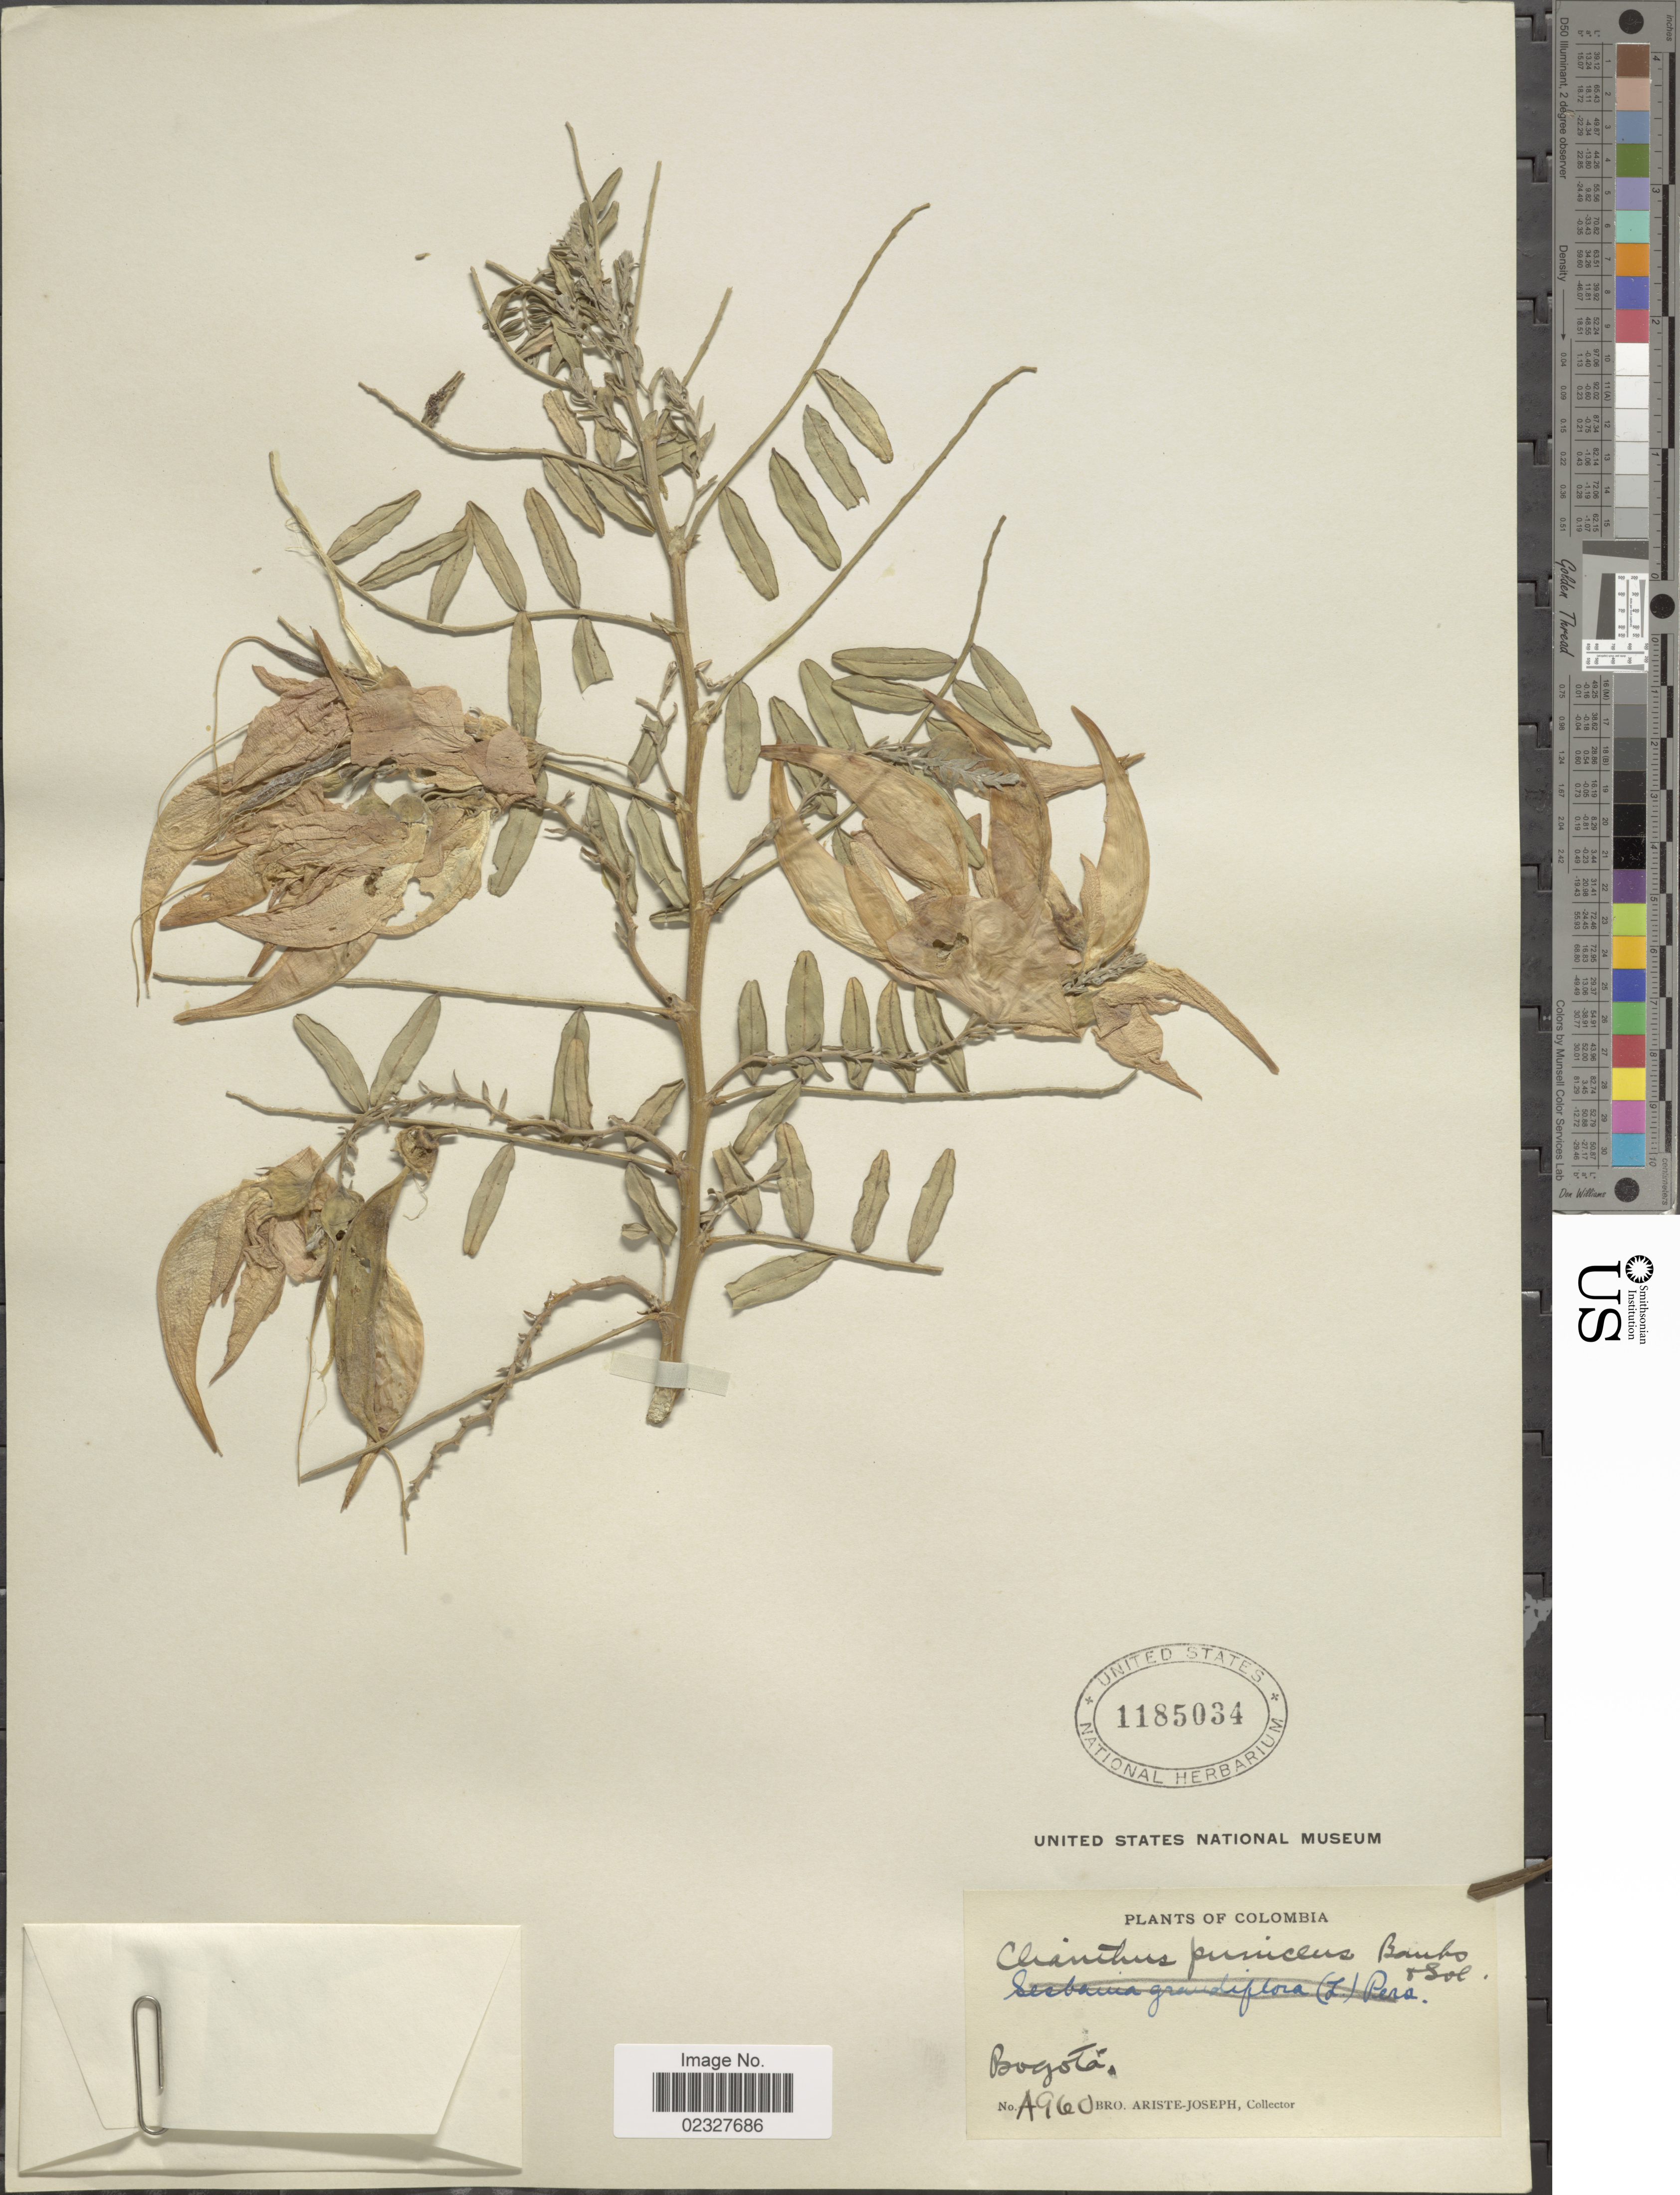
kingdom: Plantae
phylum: Tracheophyta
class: Magnoliopsida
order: Fabales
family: Fabaceae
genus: Clianthus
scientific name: Clianthus puniceus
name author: (G. Don) Sol. & Lindl.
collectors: Bro. Ariste-Joseph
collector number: A960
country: Colombia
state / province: Bogota D.C.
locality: Colombia, Bogota.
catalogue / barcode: US 1185034